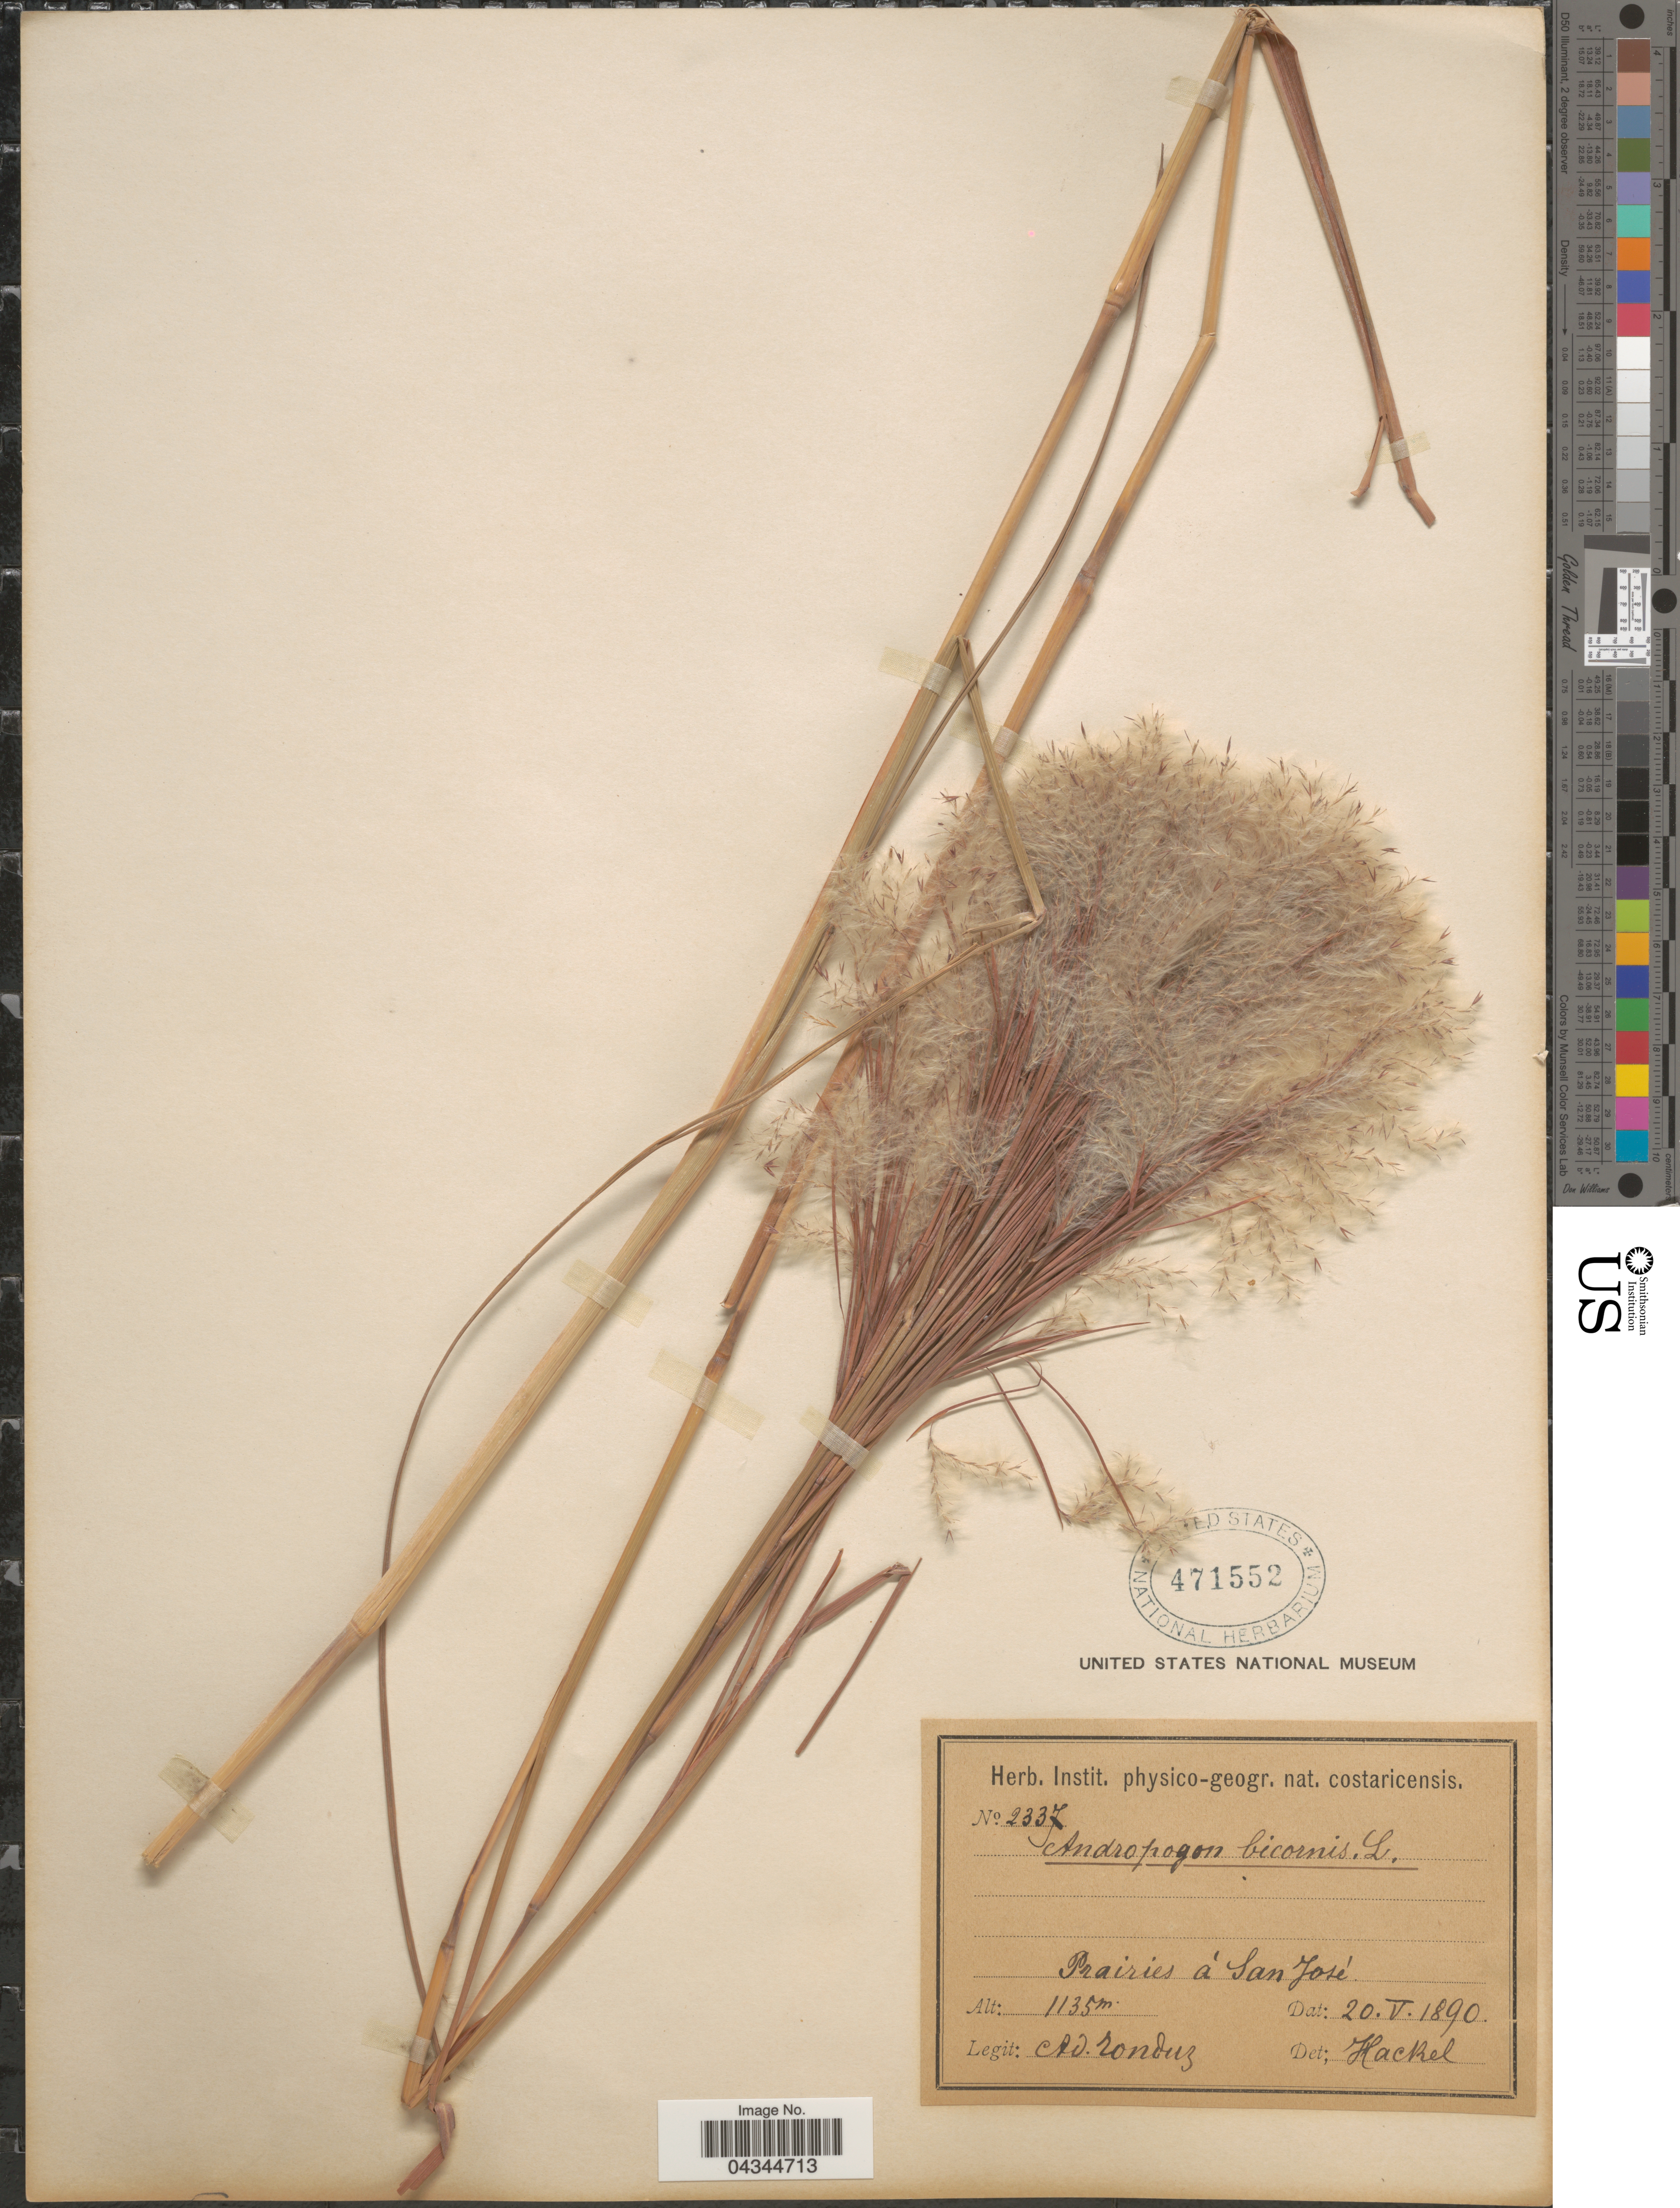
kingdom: Plantae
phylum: Tracheophyta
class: Liliopsida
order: Poales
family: Poaceae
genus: Andropogon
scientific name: Andropogon bicornis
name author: L.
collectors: A. Tonduz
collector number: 2337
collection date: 1890-05-20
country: Costa Rica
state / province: San José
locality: Prairies à San José.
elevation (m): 1135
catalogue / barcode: US 471552